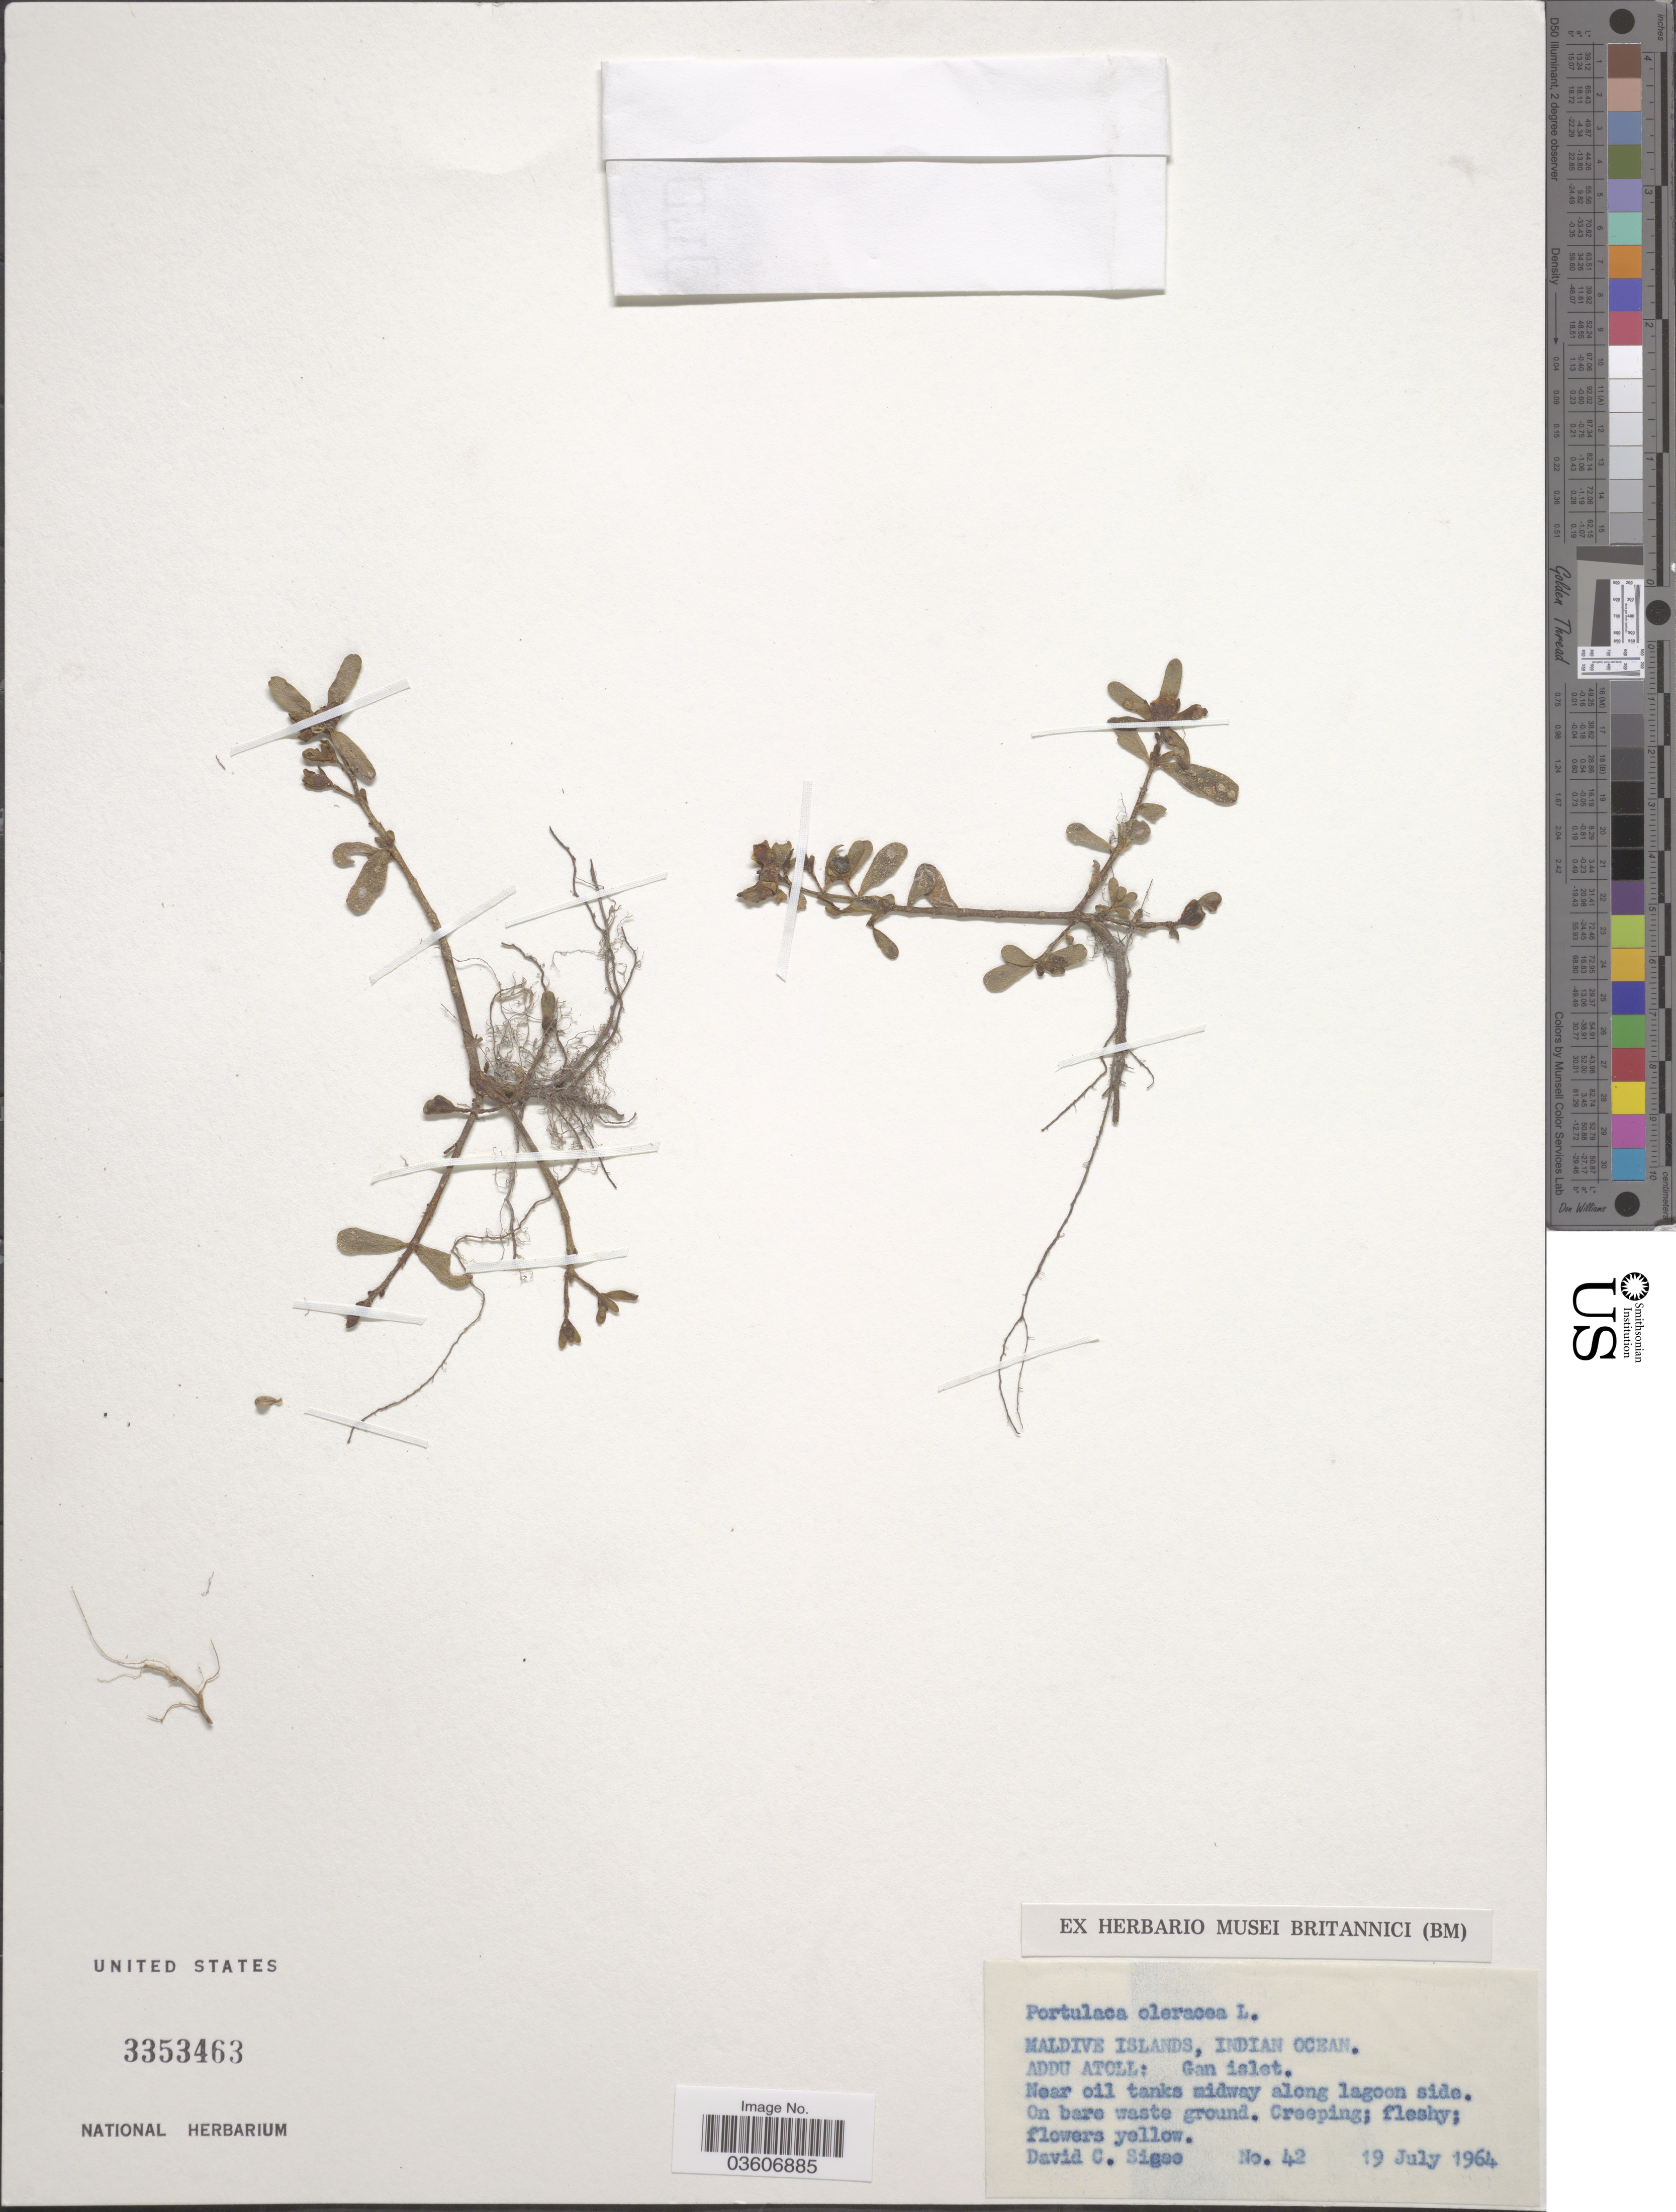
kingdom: Plantae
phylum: Tracheophyta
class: Magnoliopsida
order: Caryophyllales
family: Portulacaceae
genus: Portulaca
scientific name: Portulaca oleracea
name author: L.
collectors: D. C. Sigee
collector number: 42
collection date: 1964-07-19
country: Maldive Islands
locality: Indian Ocean. Addu Atoll: Gan islet.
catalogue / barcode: US 3353463